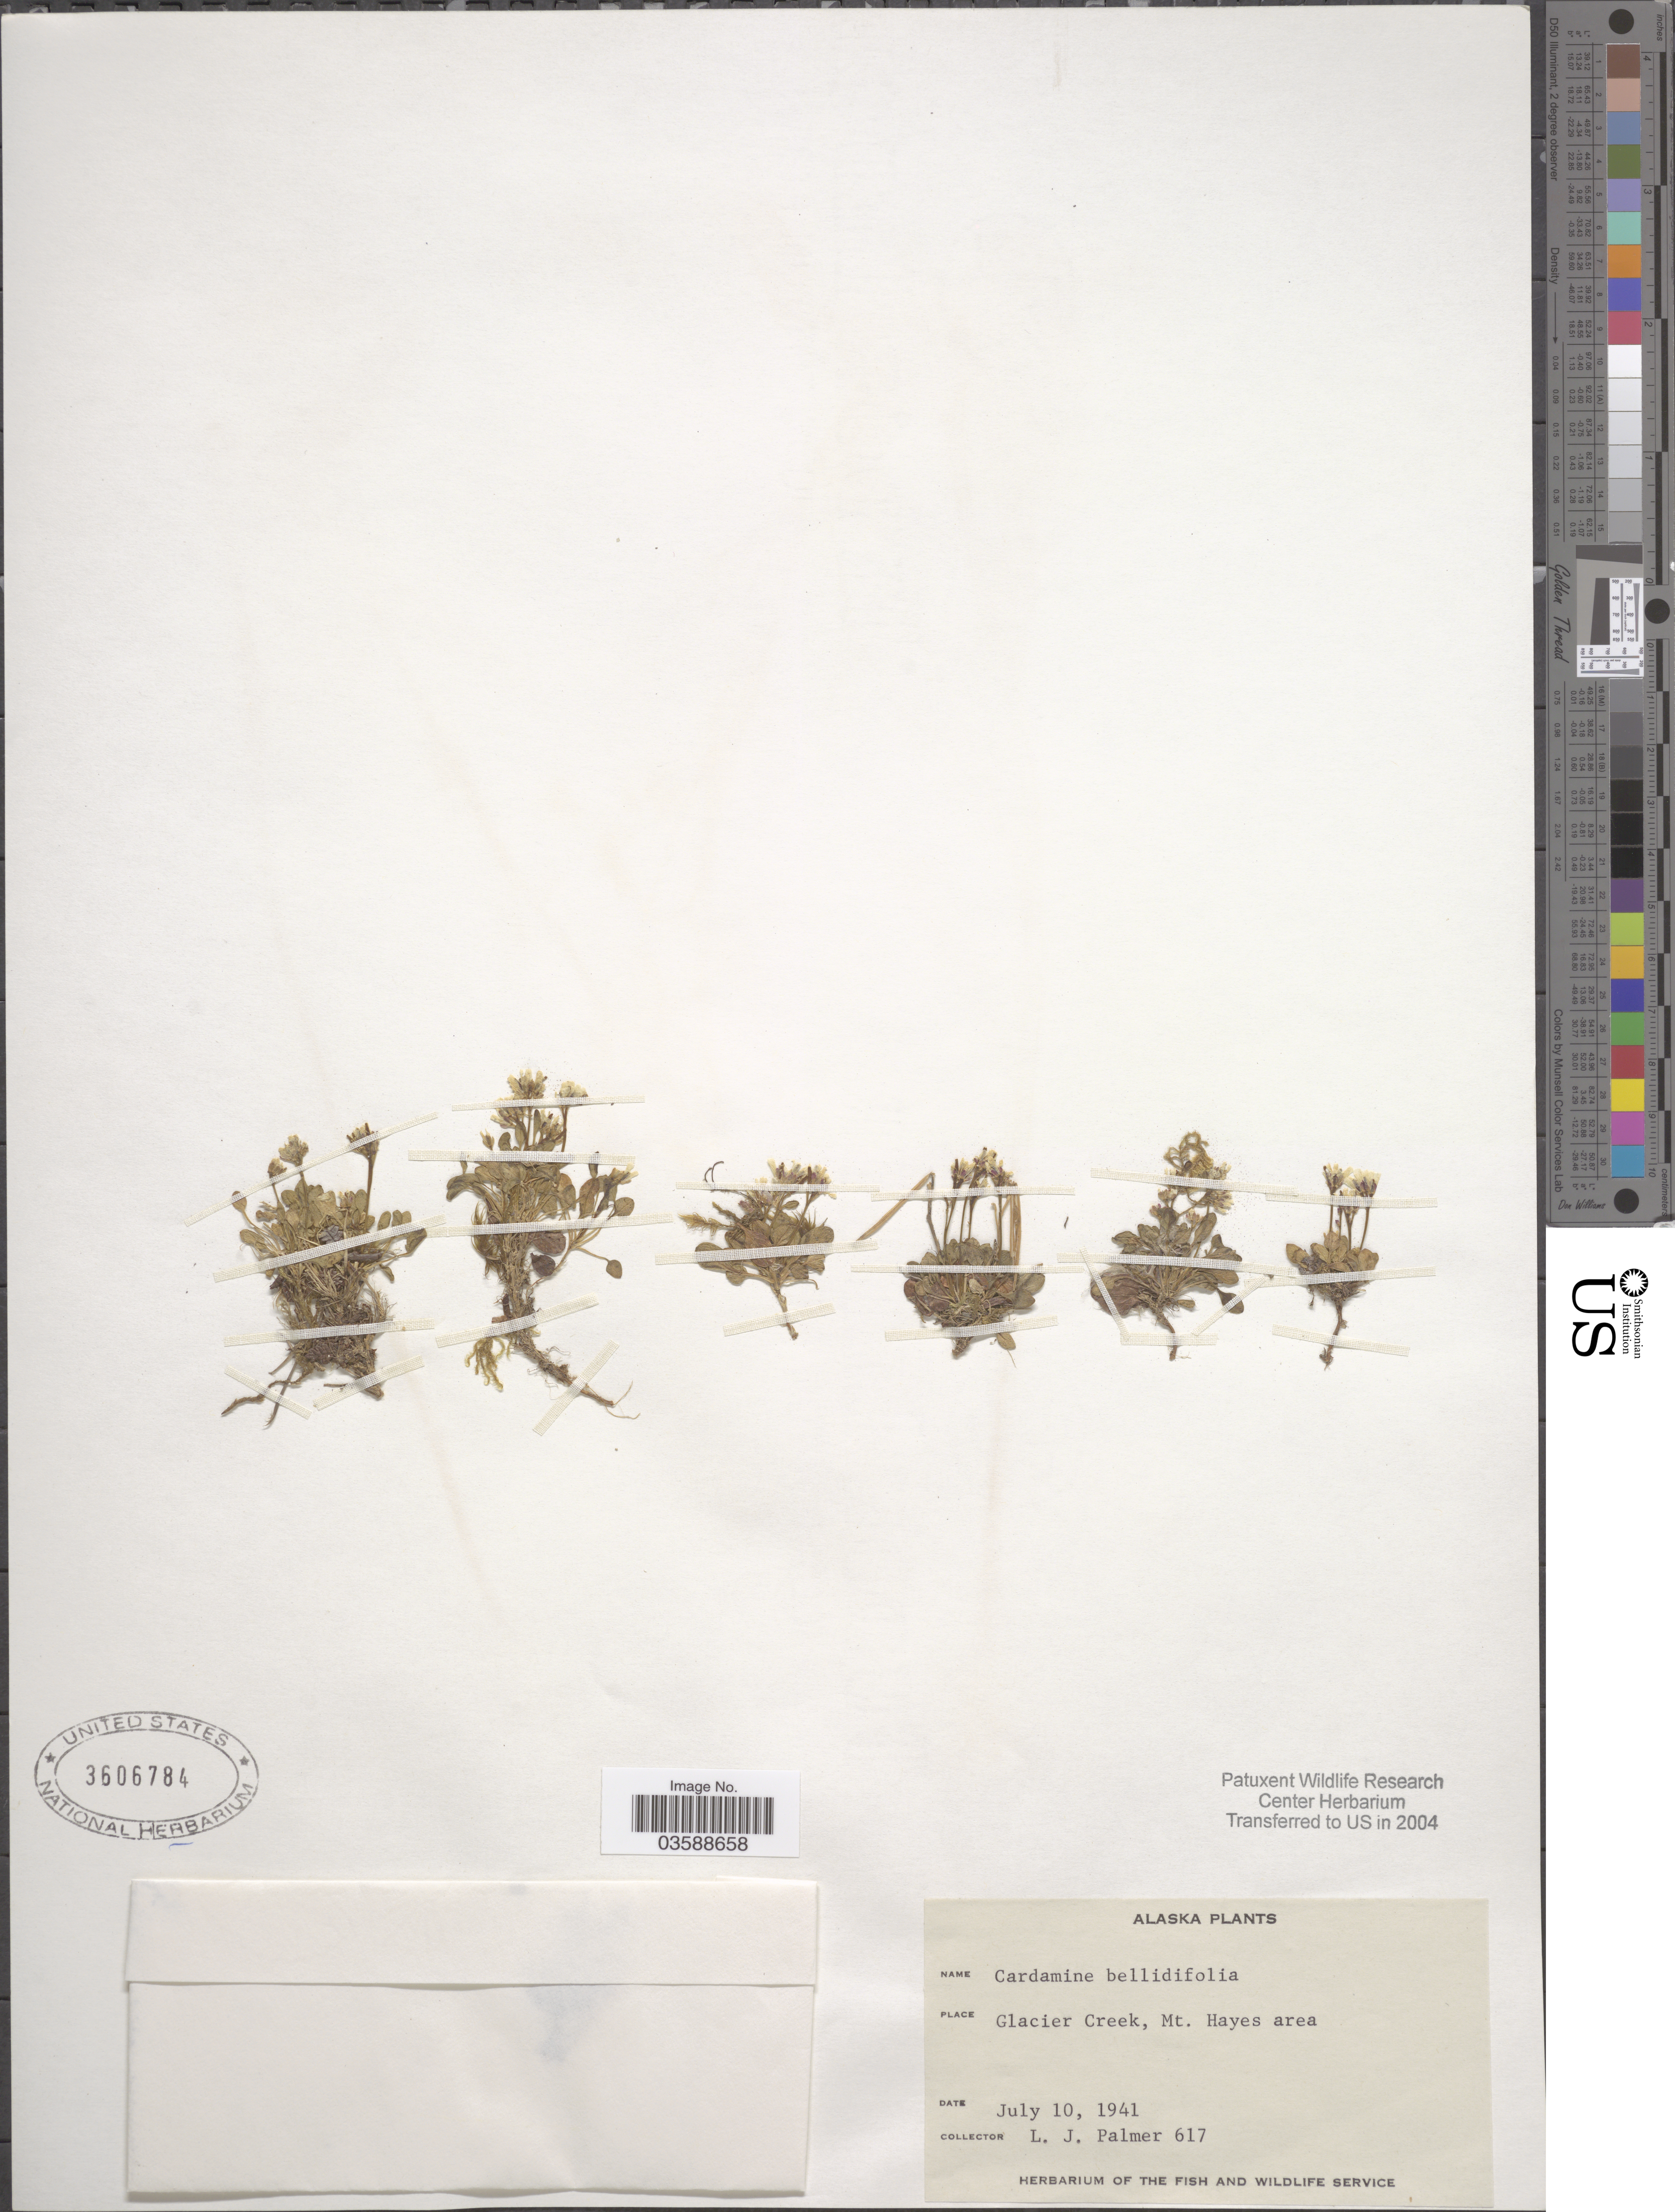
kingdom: Plantae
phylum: Tracheophyta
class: Magnoliopsida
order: Brassicales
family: Brassicaceae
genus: Cardamine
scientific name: Cardamine bellidifolia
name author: L.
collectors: L. J. Palmer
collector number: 617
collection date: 1941-07-10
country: United States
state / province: Alaska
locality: Glacier Creek, Mt. Hayes area.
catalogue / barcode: US 3606784